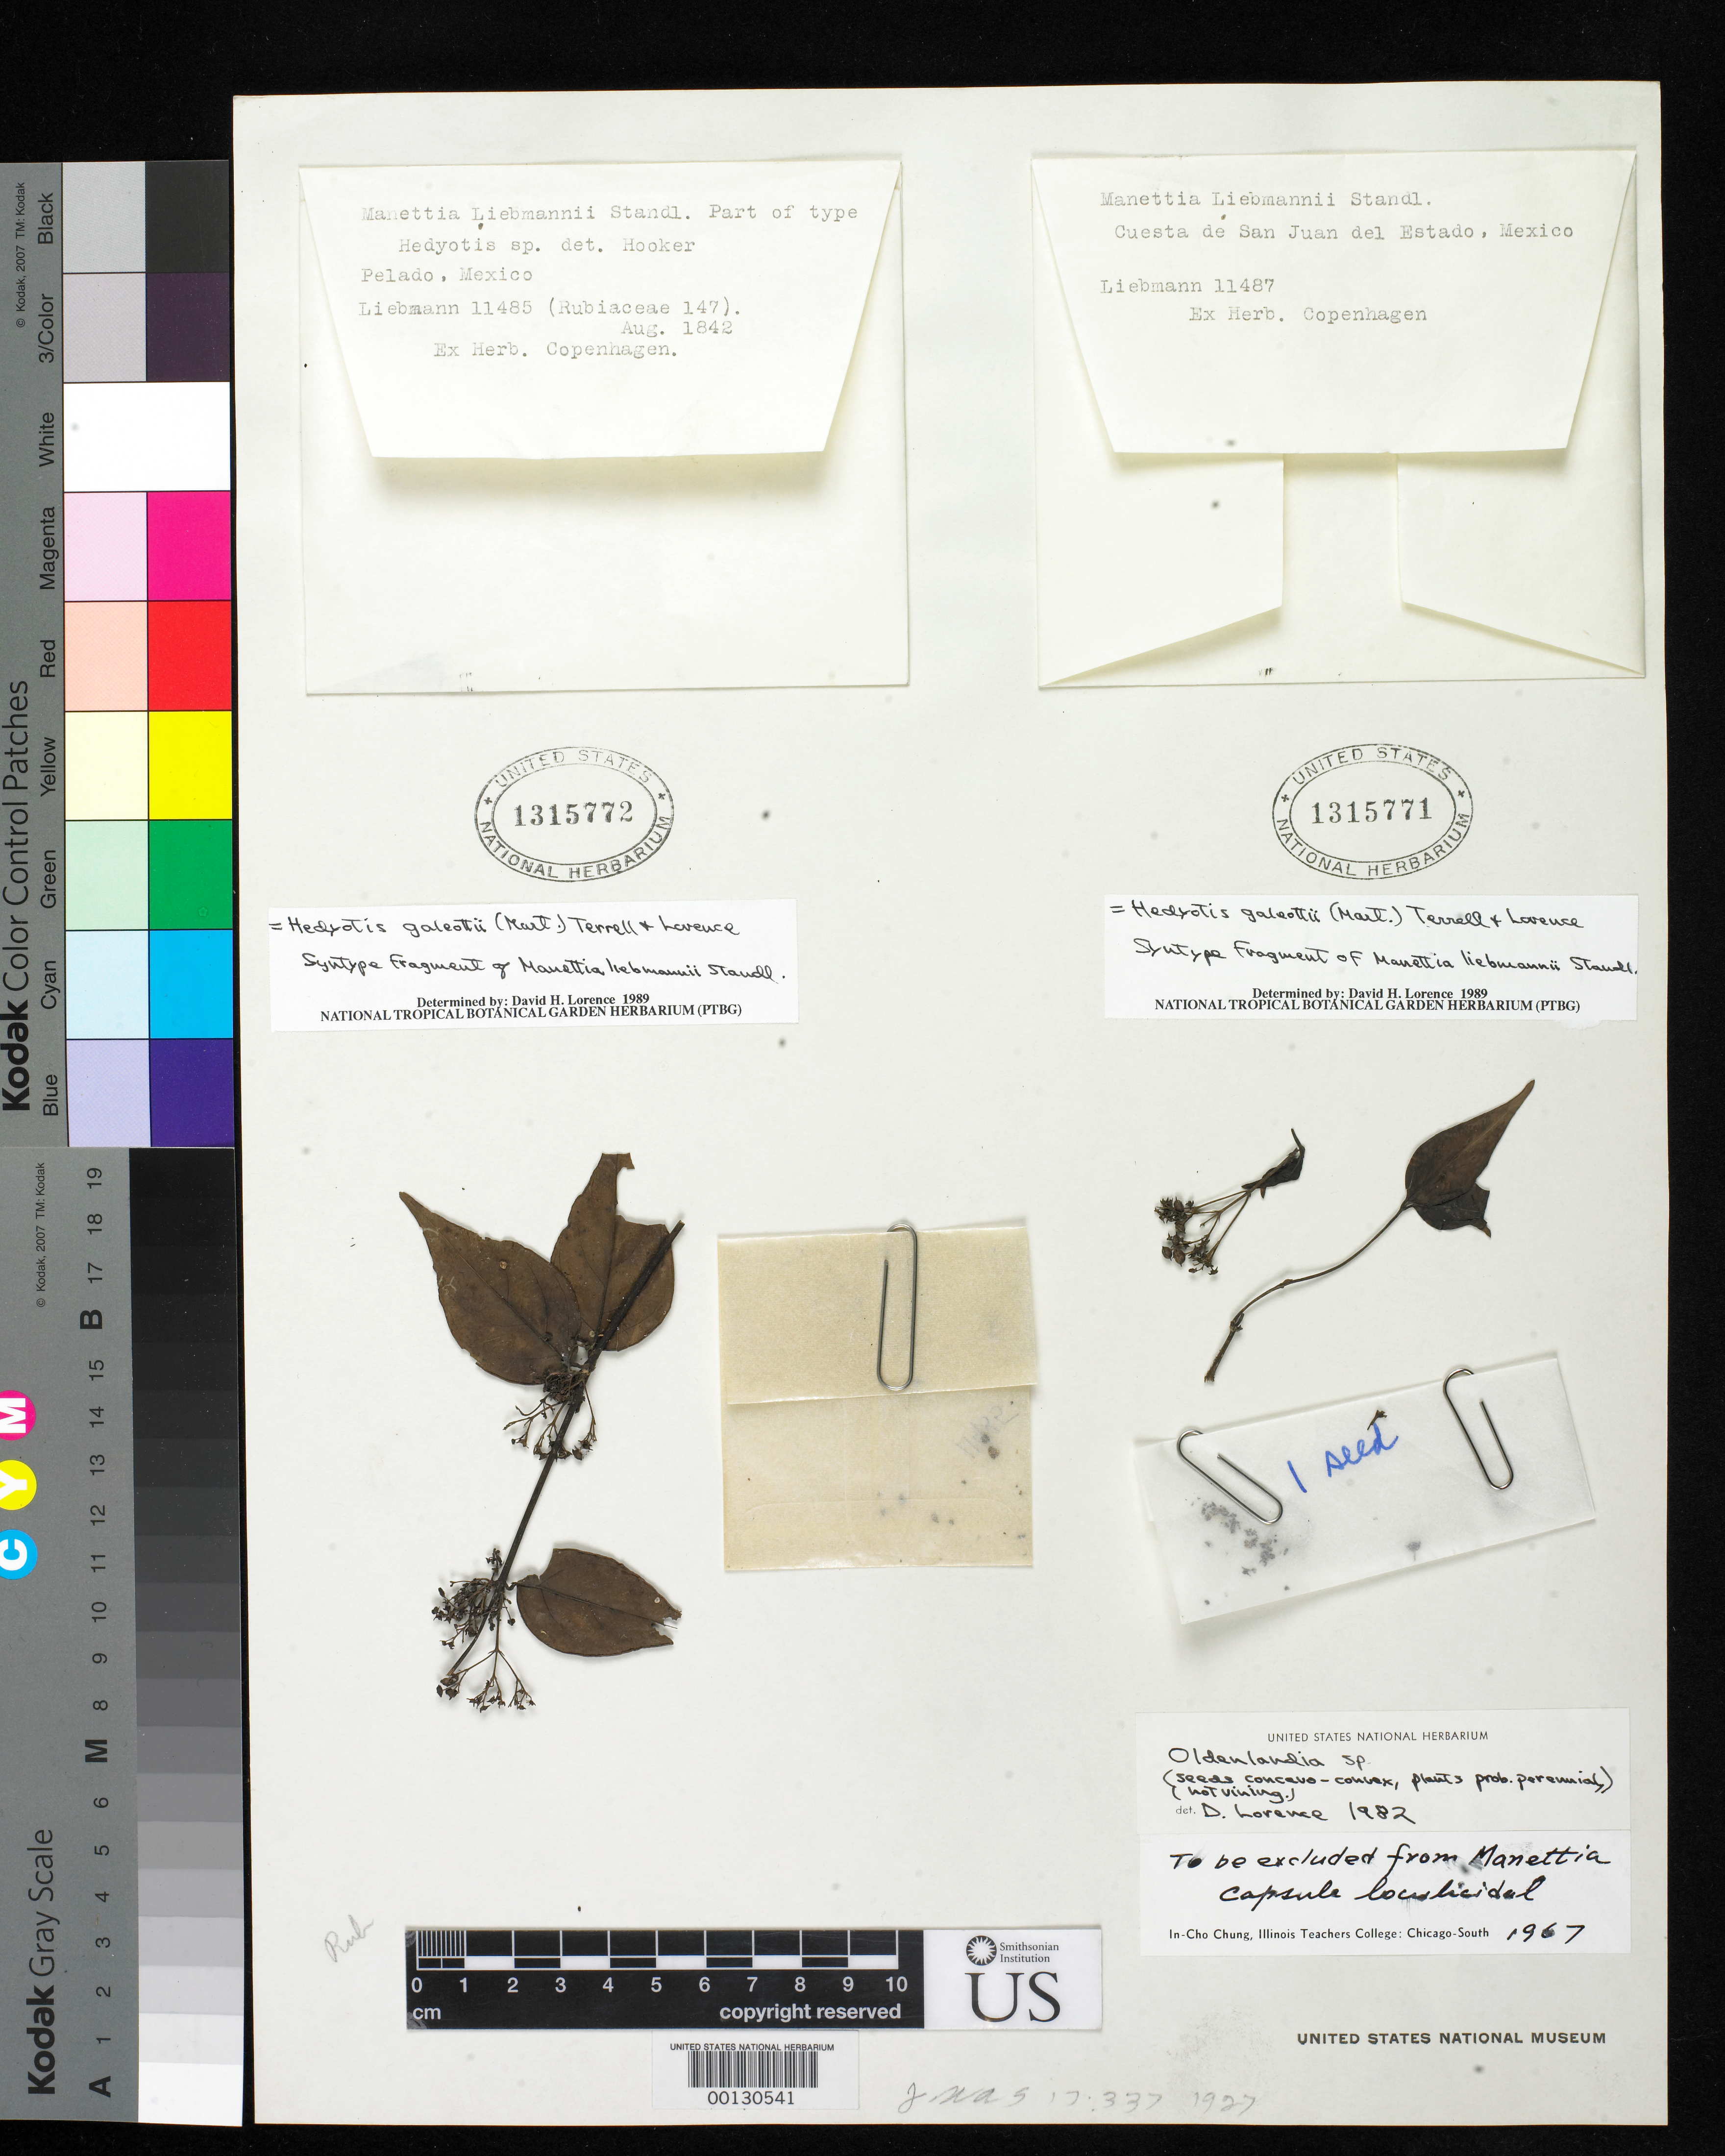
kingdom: Plantae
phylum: Tracheophyta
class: Magnoliopsida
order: Gentianales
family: Rubiaceae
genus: Manettia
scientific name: Manettia liebmannii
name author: Standl.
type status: Type Fragment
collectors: F. C. Lehmann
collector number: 11485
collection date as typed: Aug 1842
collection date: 1842-08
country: Mexico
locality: E of Monserrat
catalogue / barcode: US 1315772